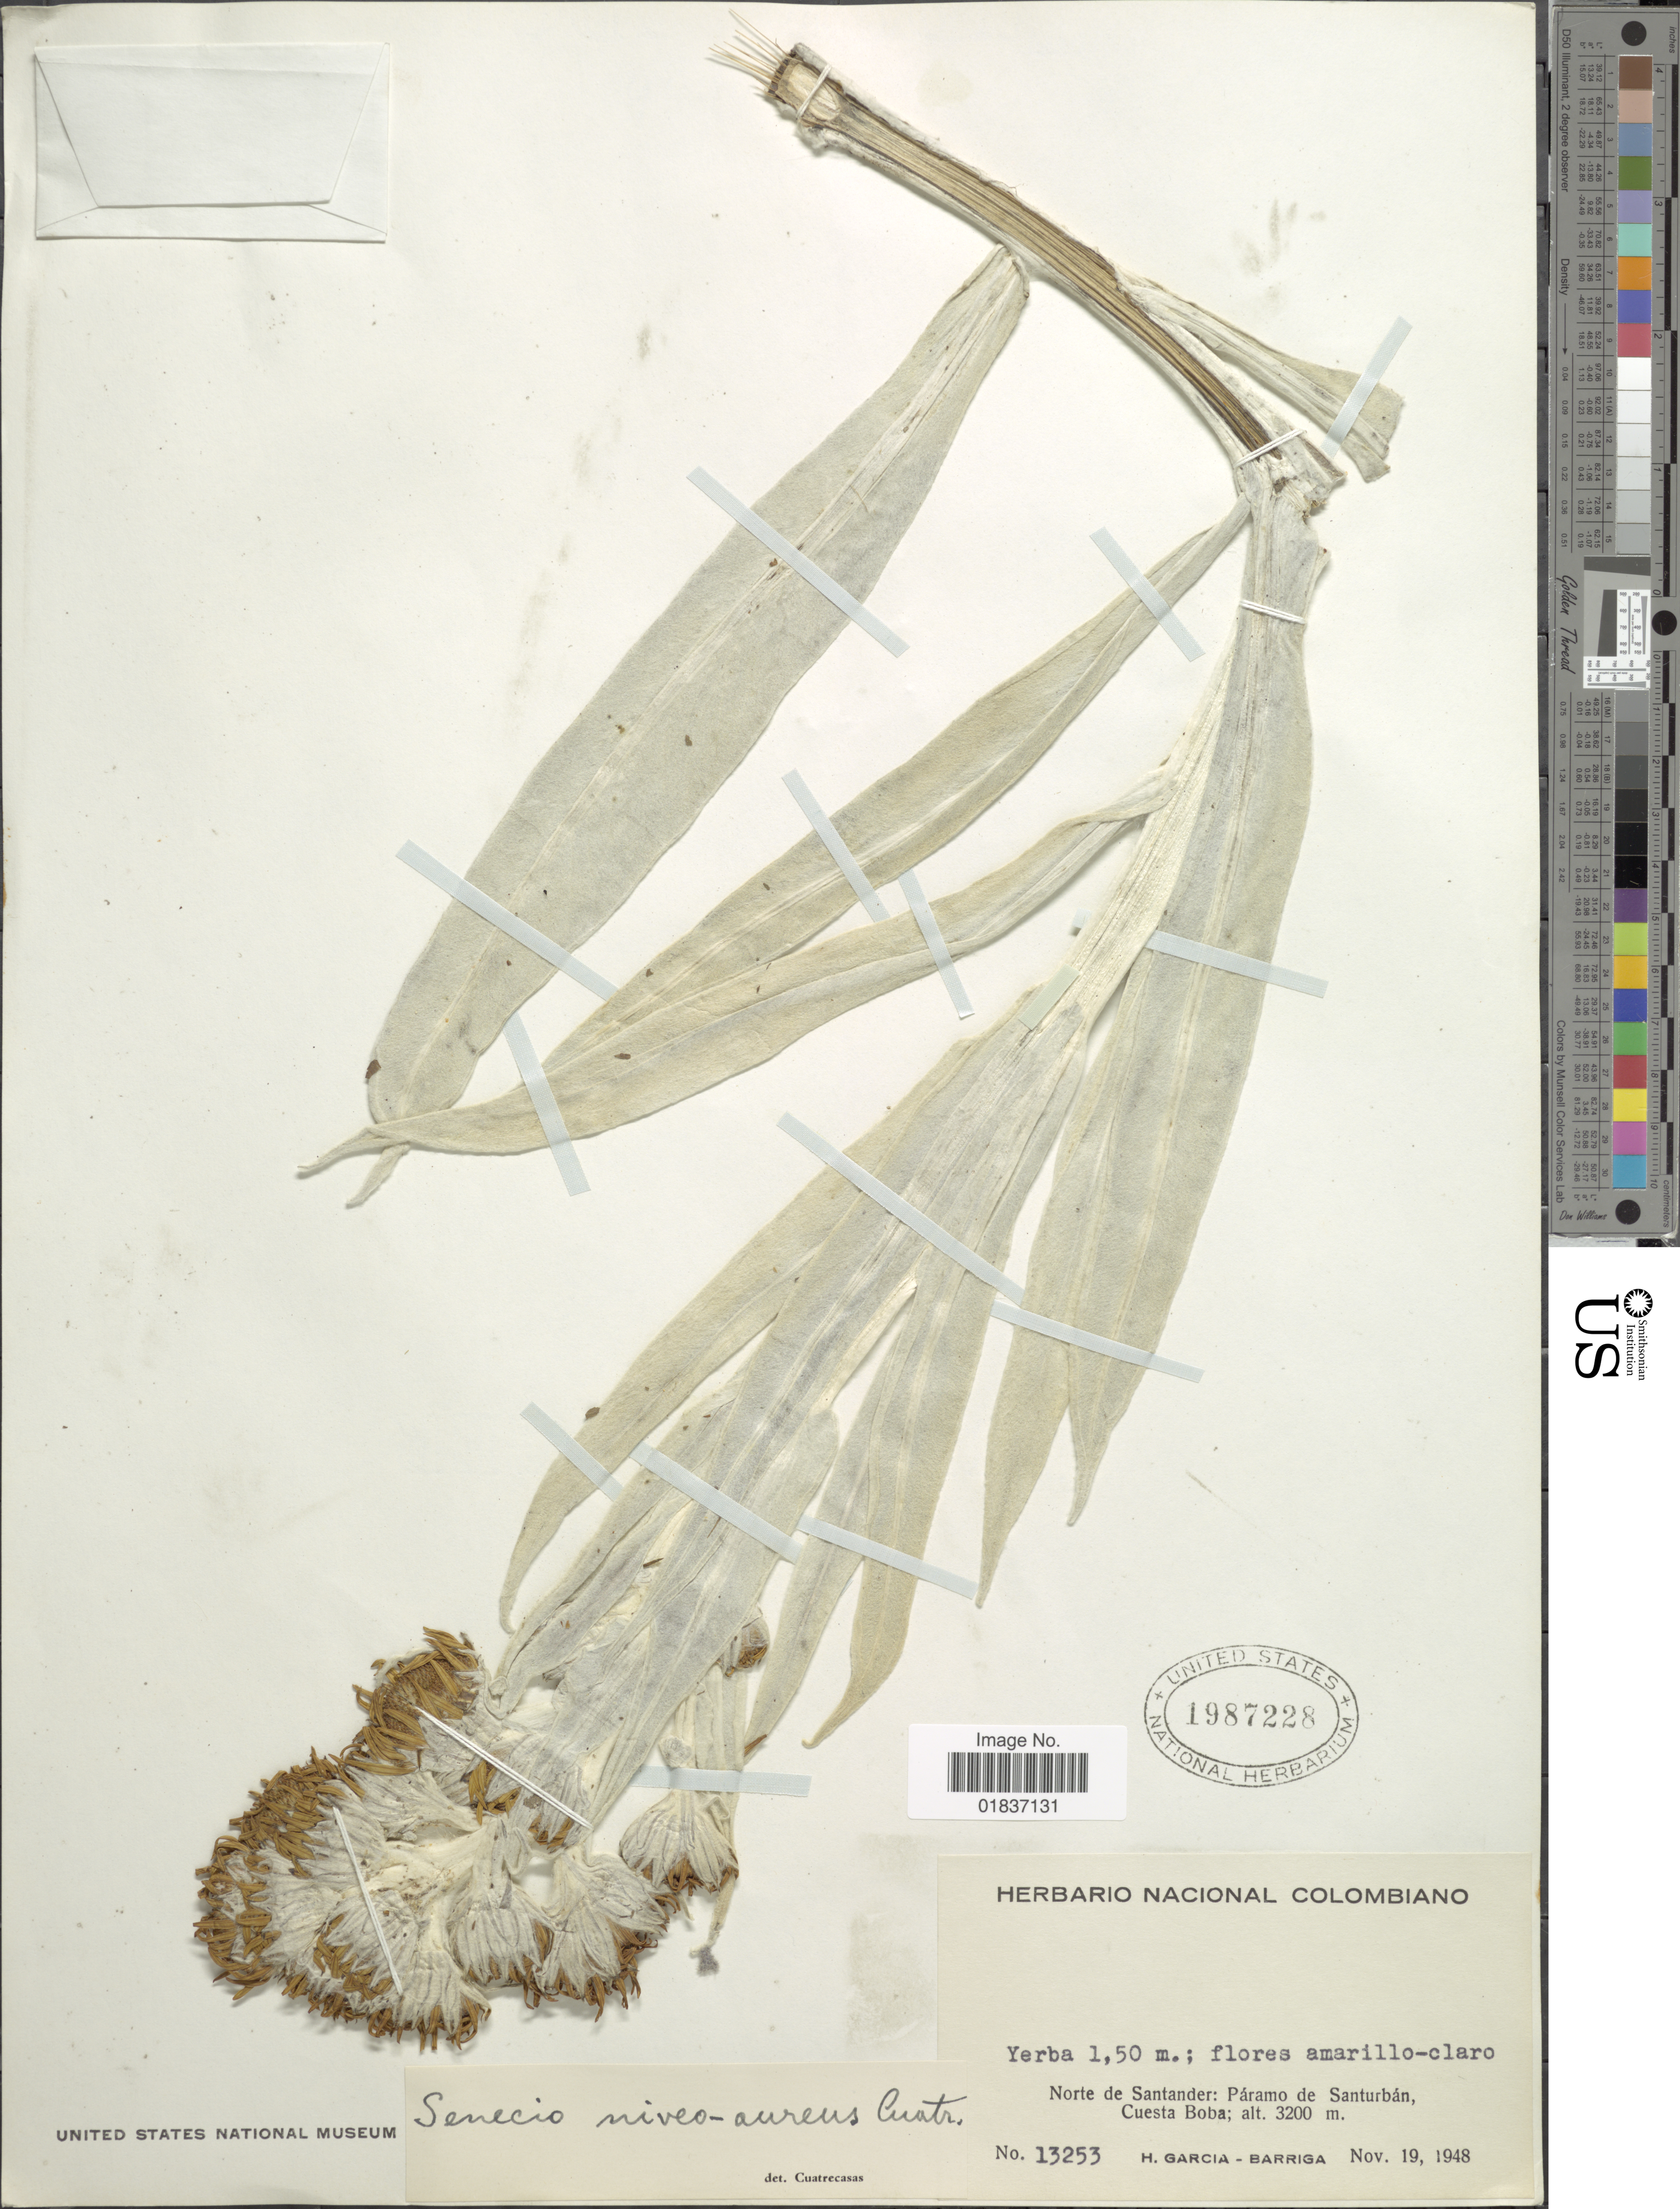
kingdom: Plantae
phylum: Tracheophyta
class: Magnoliopsida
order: Asterales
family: Asteraceae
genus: Senecio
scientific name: Senecio niveo-aureus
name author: Cuatrec.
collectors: H. García Barriga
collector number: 13253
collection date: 1948-11-19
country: Colombia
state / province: Norte de Santander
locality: Norte de Santander: paramo de Santurban, Cuesta Boba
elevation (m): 3200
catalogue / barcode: US 1987228